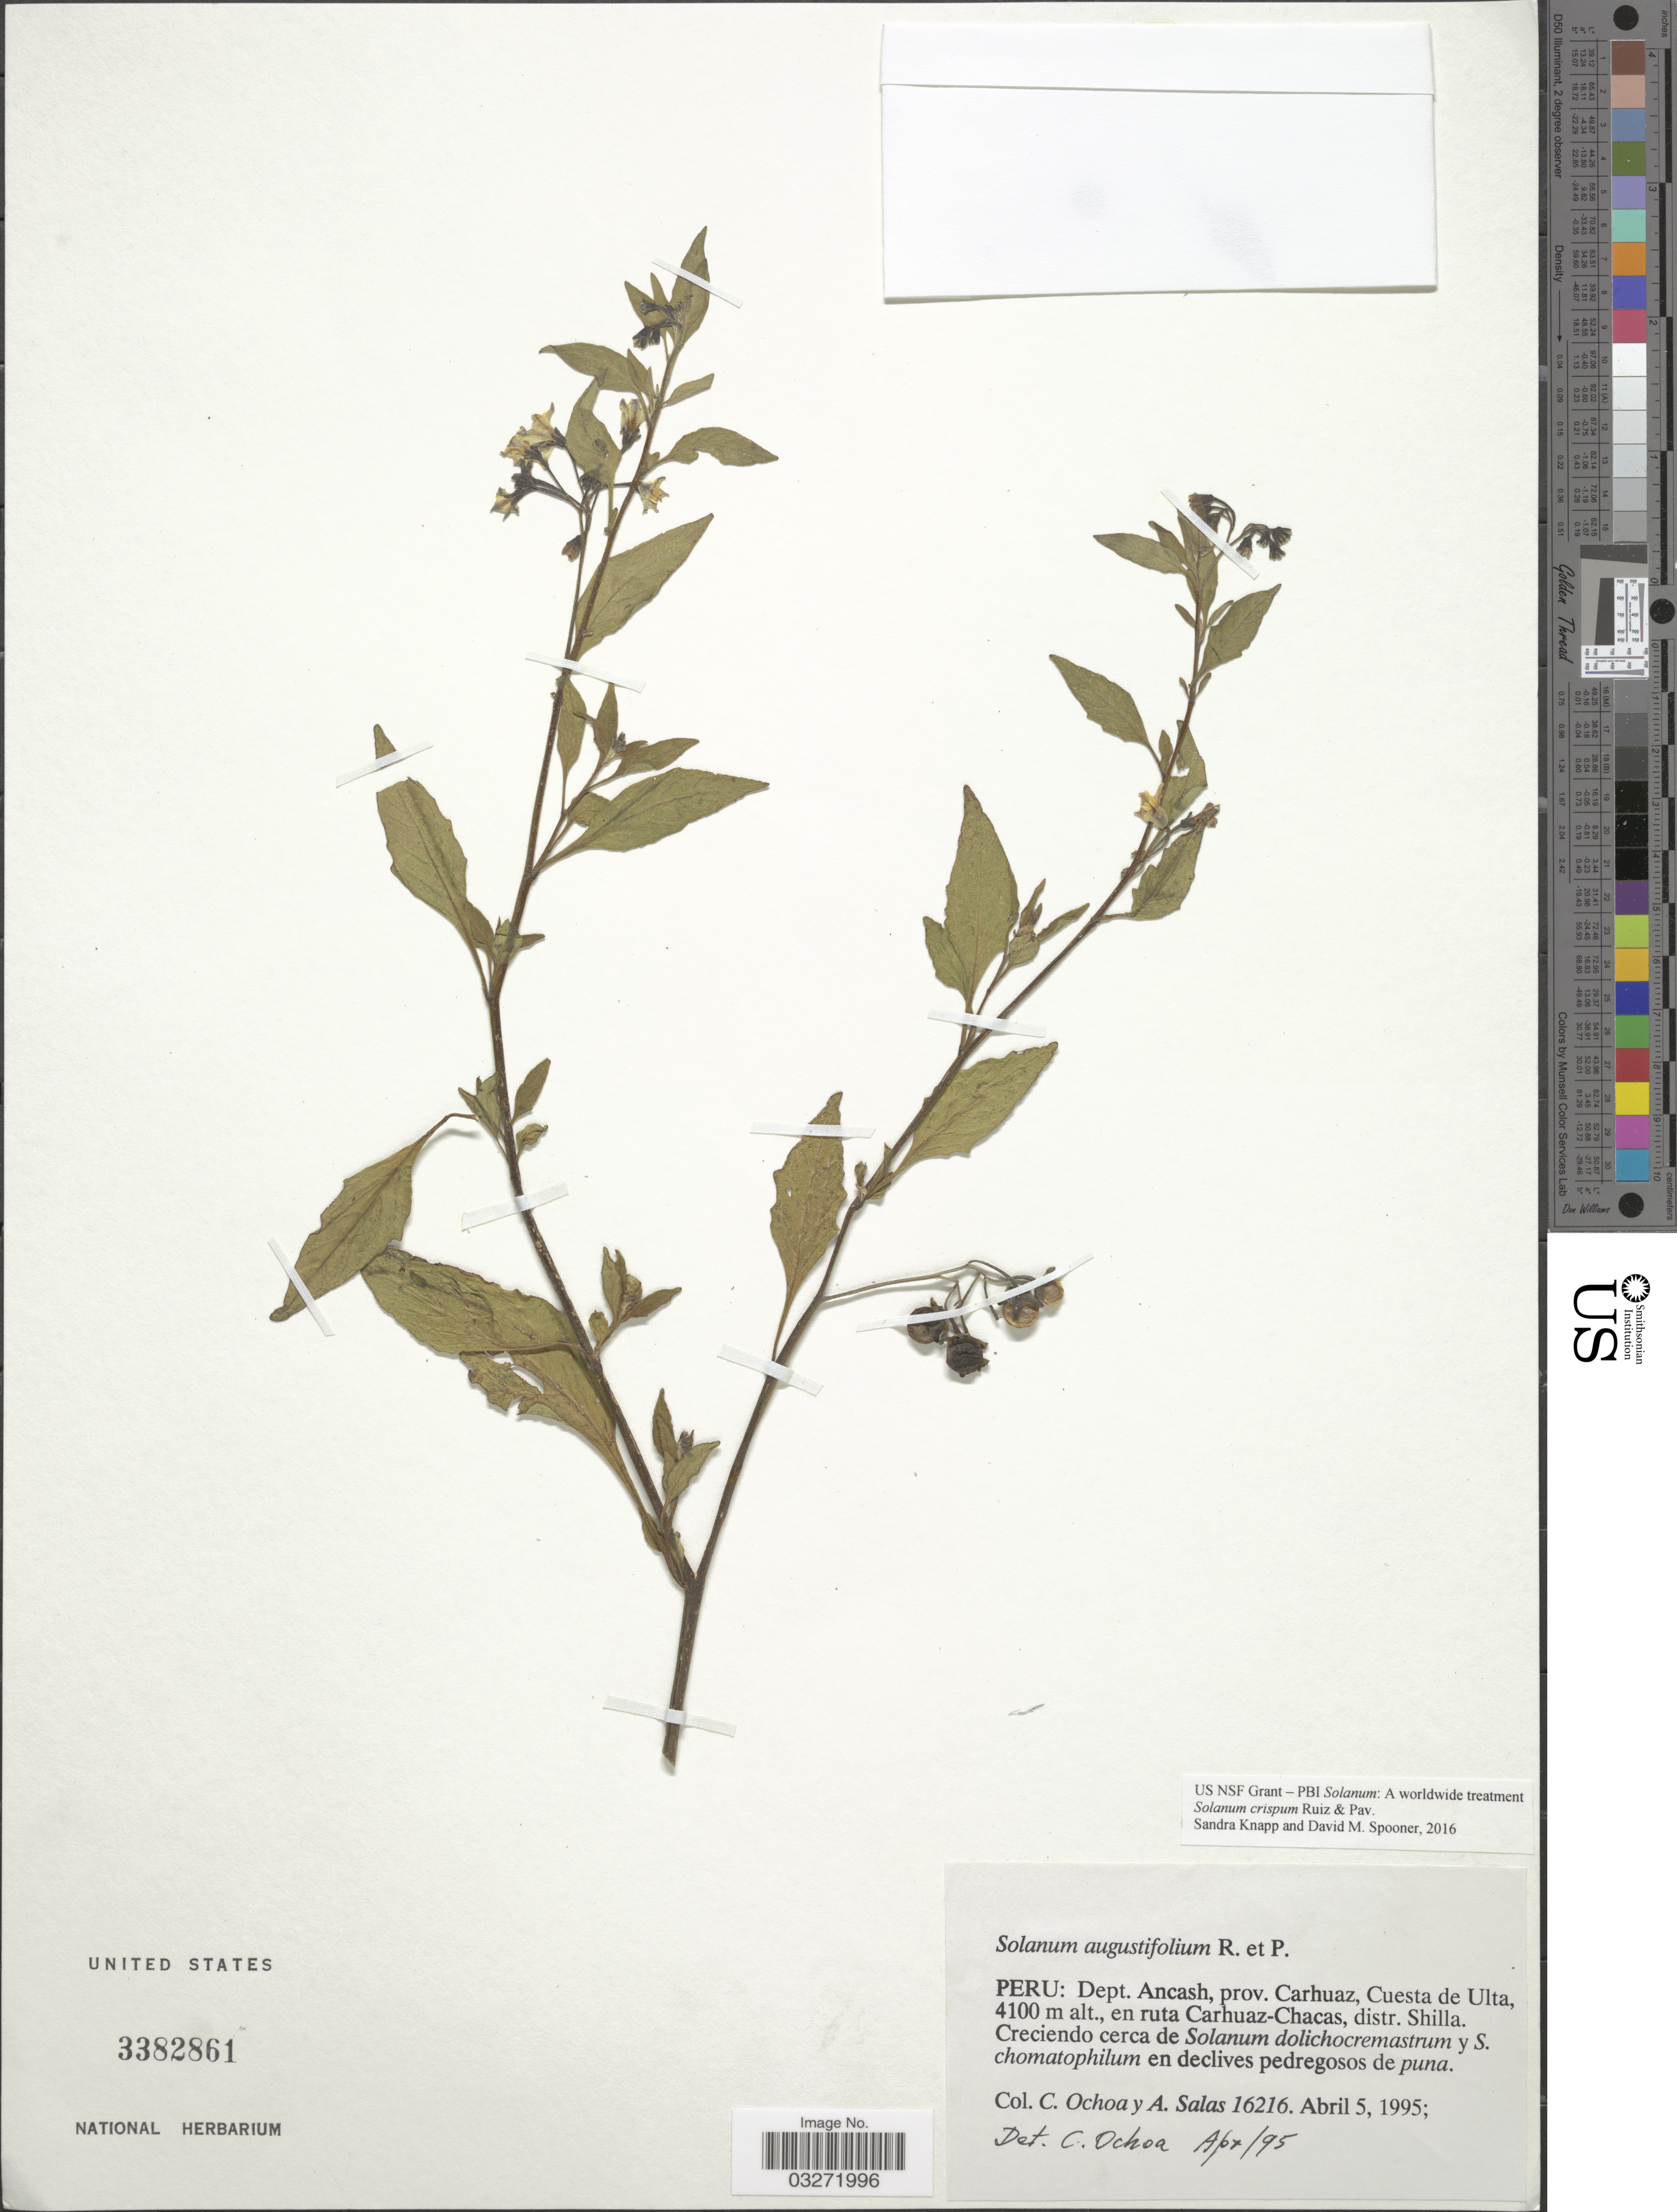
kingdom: Plantae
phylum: Tracheophyta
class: Magnoliopsida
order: Solanales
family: Solanaceae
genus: Solanum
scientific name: Solanum crispum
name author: Ruiz & Pav.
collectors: C. Ochoa & A. Salas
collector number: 16216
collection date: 1995-04-05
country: Peru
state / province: Ancash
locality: Dept. Ancash, prov. Carhuaz, Cuesta de Ulta, en ruta Carhuaz-Chacas, distr. Shilla.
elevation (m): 4100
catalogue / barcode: US 3382861